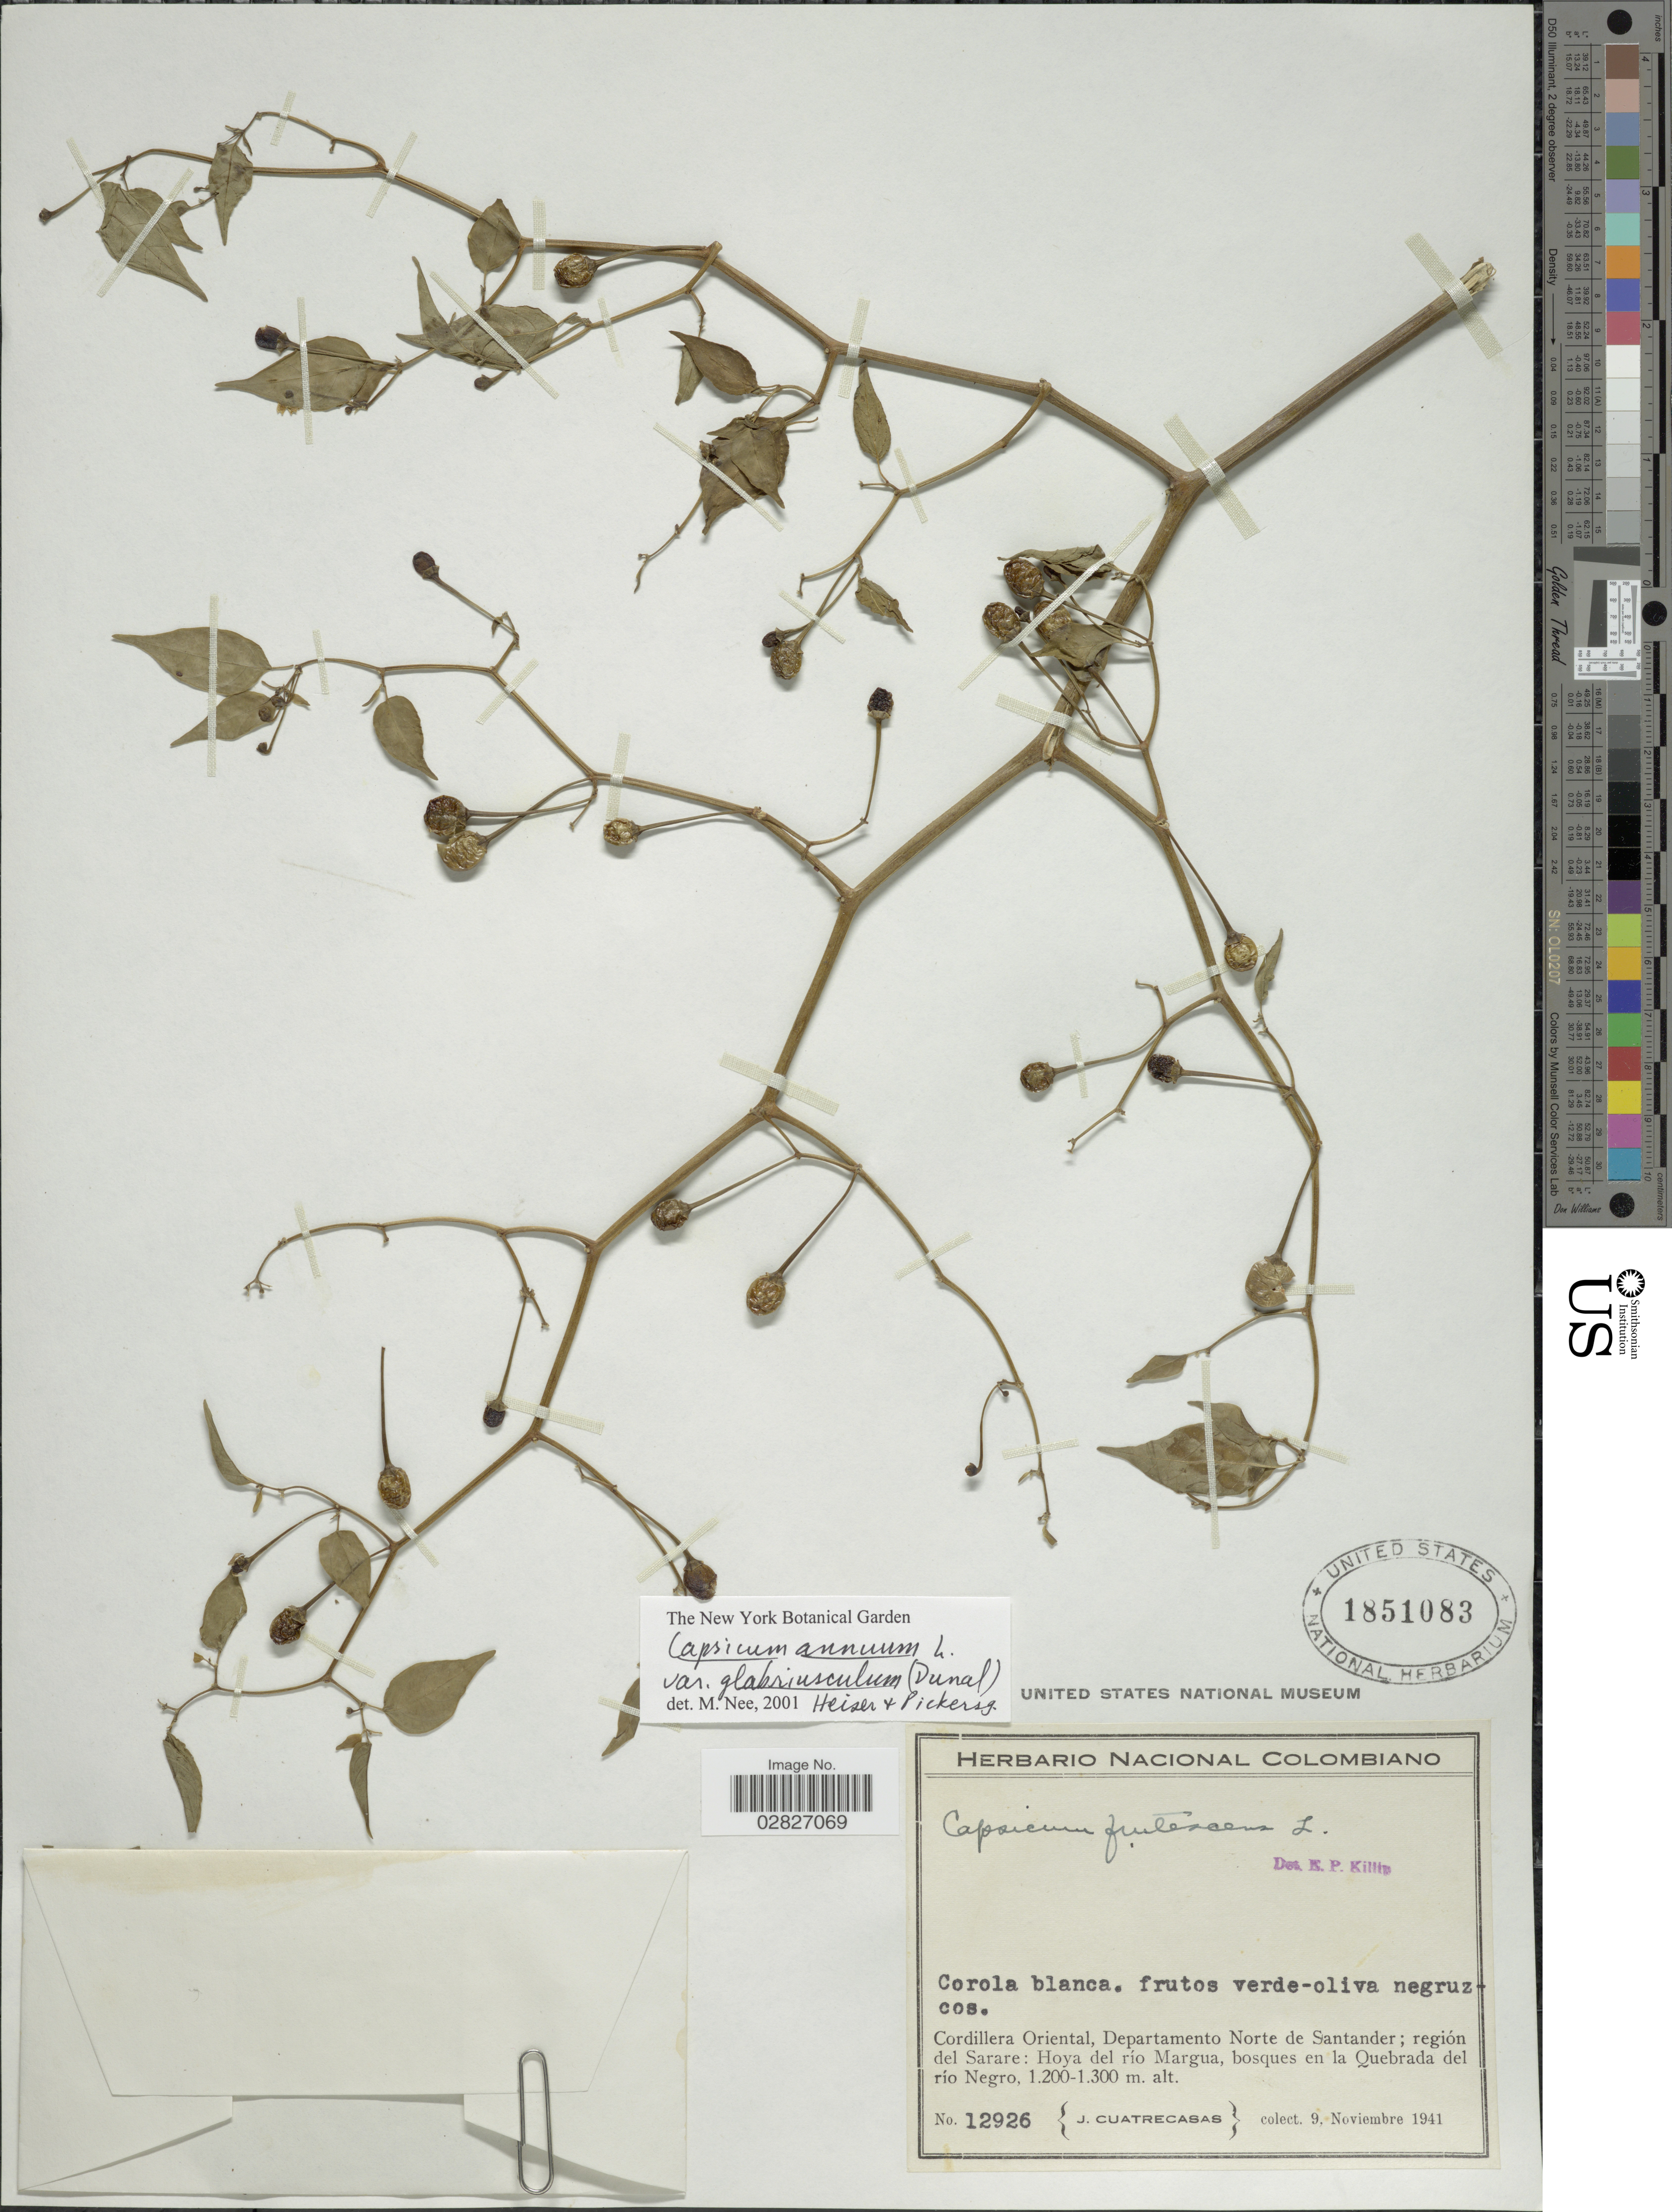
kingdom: Plantae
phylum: Tracheophyta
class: Magnoliopsida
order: Solanales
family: Solanaceae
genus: Capsicum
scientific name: Capsicum annuum var. glabriusculum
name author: (Dunal) Heiser & Pickersgill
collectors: J. Cuatrecasas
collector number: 12926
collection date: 1941-11-09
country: Colombia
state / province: Norte de Santander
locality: Cordillera Oriental, Departamento Norte de Santander, región del Sarare, Hoya del río Margua, bosques en la Quebrada del rio Negro.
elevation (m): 1200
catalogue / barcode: US 1851083